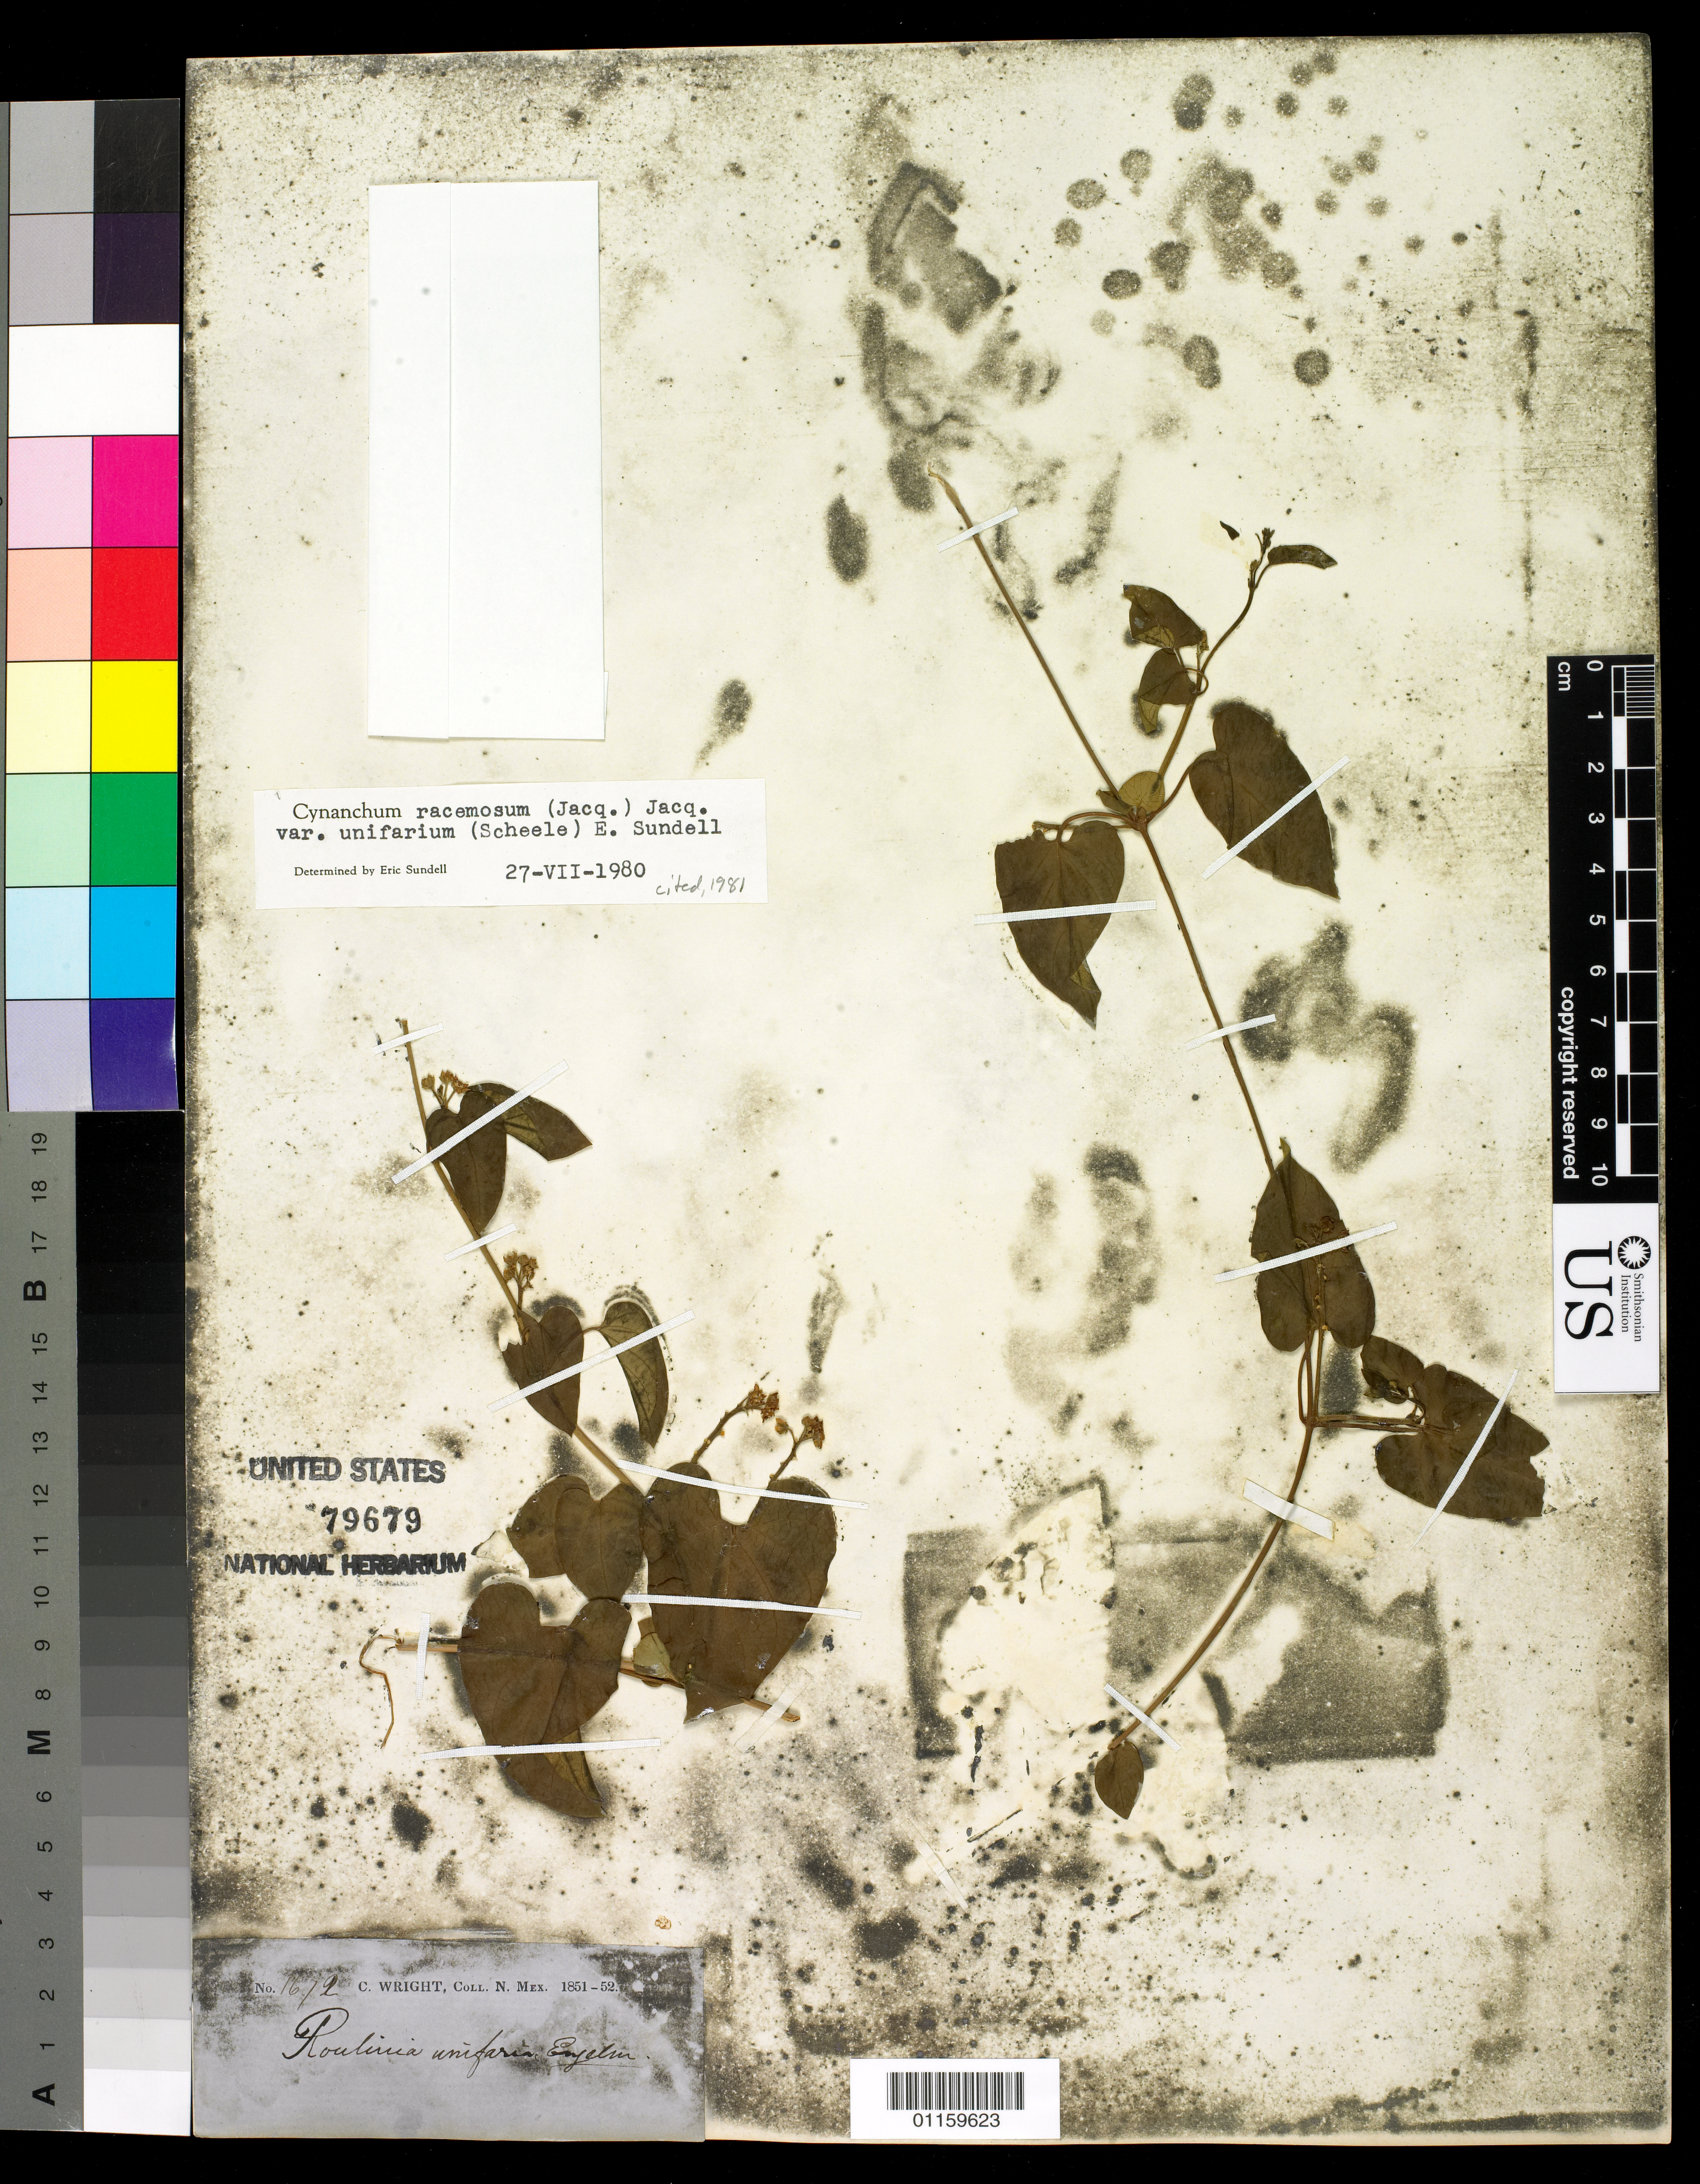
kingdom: Plantae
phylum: Tracheophyta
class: Magnoliopsida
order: Gentianales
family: Apocynaceae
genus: Cynanchum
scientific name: Cynanchum racemosum var. unifarium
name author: (Scheele) Sundell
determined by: Sundell, E.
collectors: C. Wright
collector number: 1672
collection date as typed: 1851 to -- --- 1852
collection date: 1851/1852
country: United States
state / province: New Mexico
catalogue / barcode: US 79679